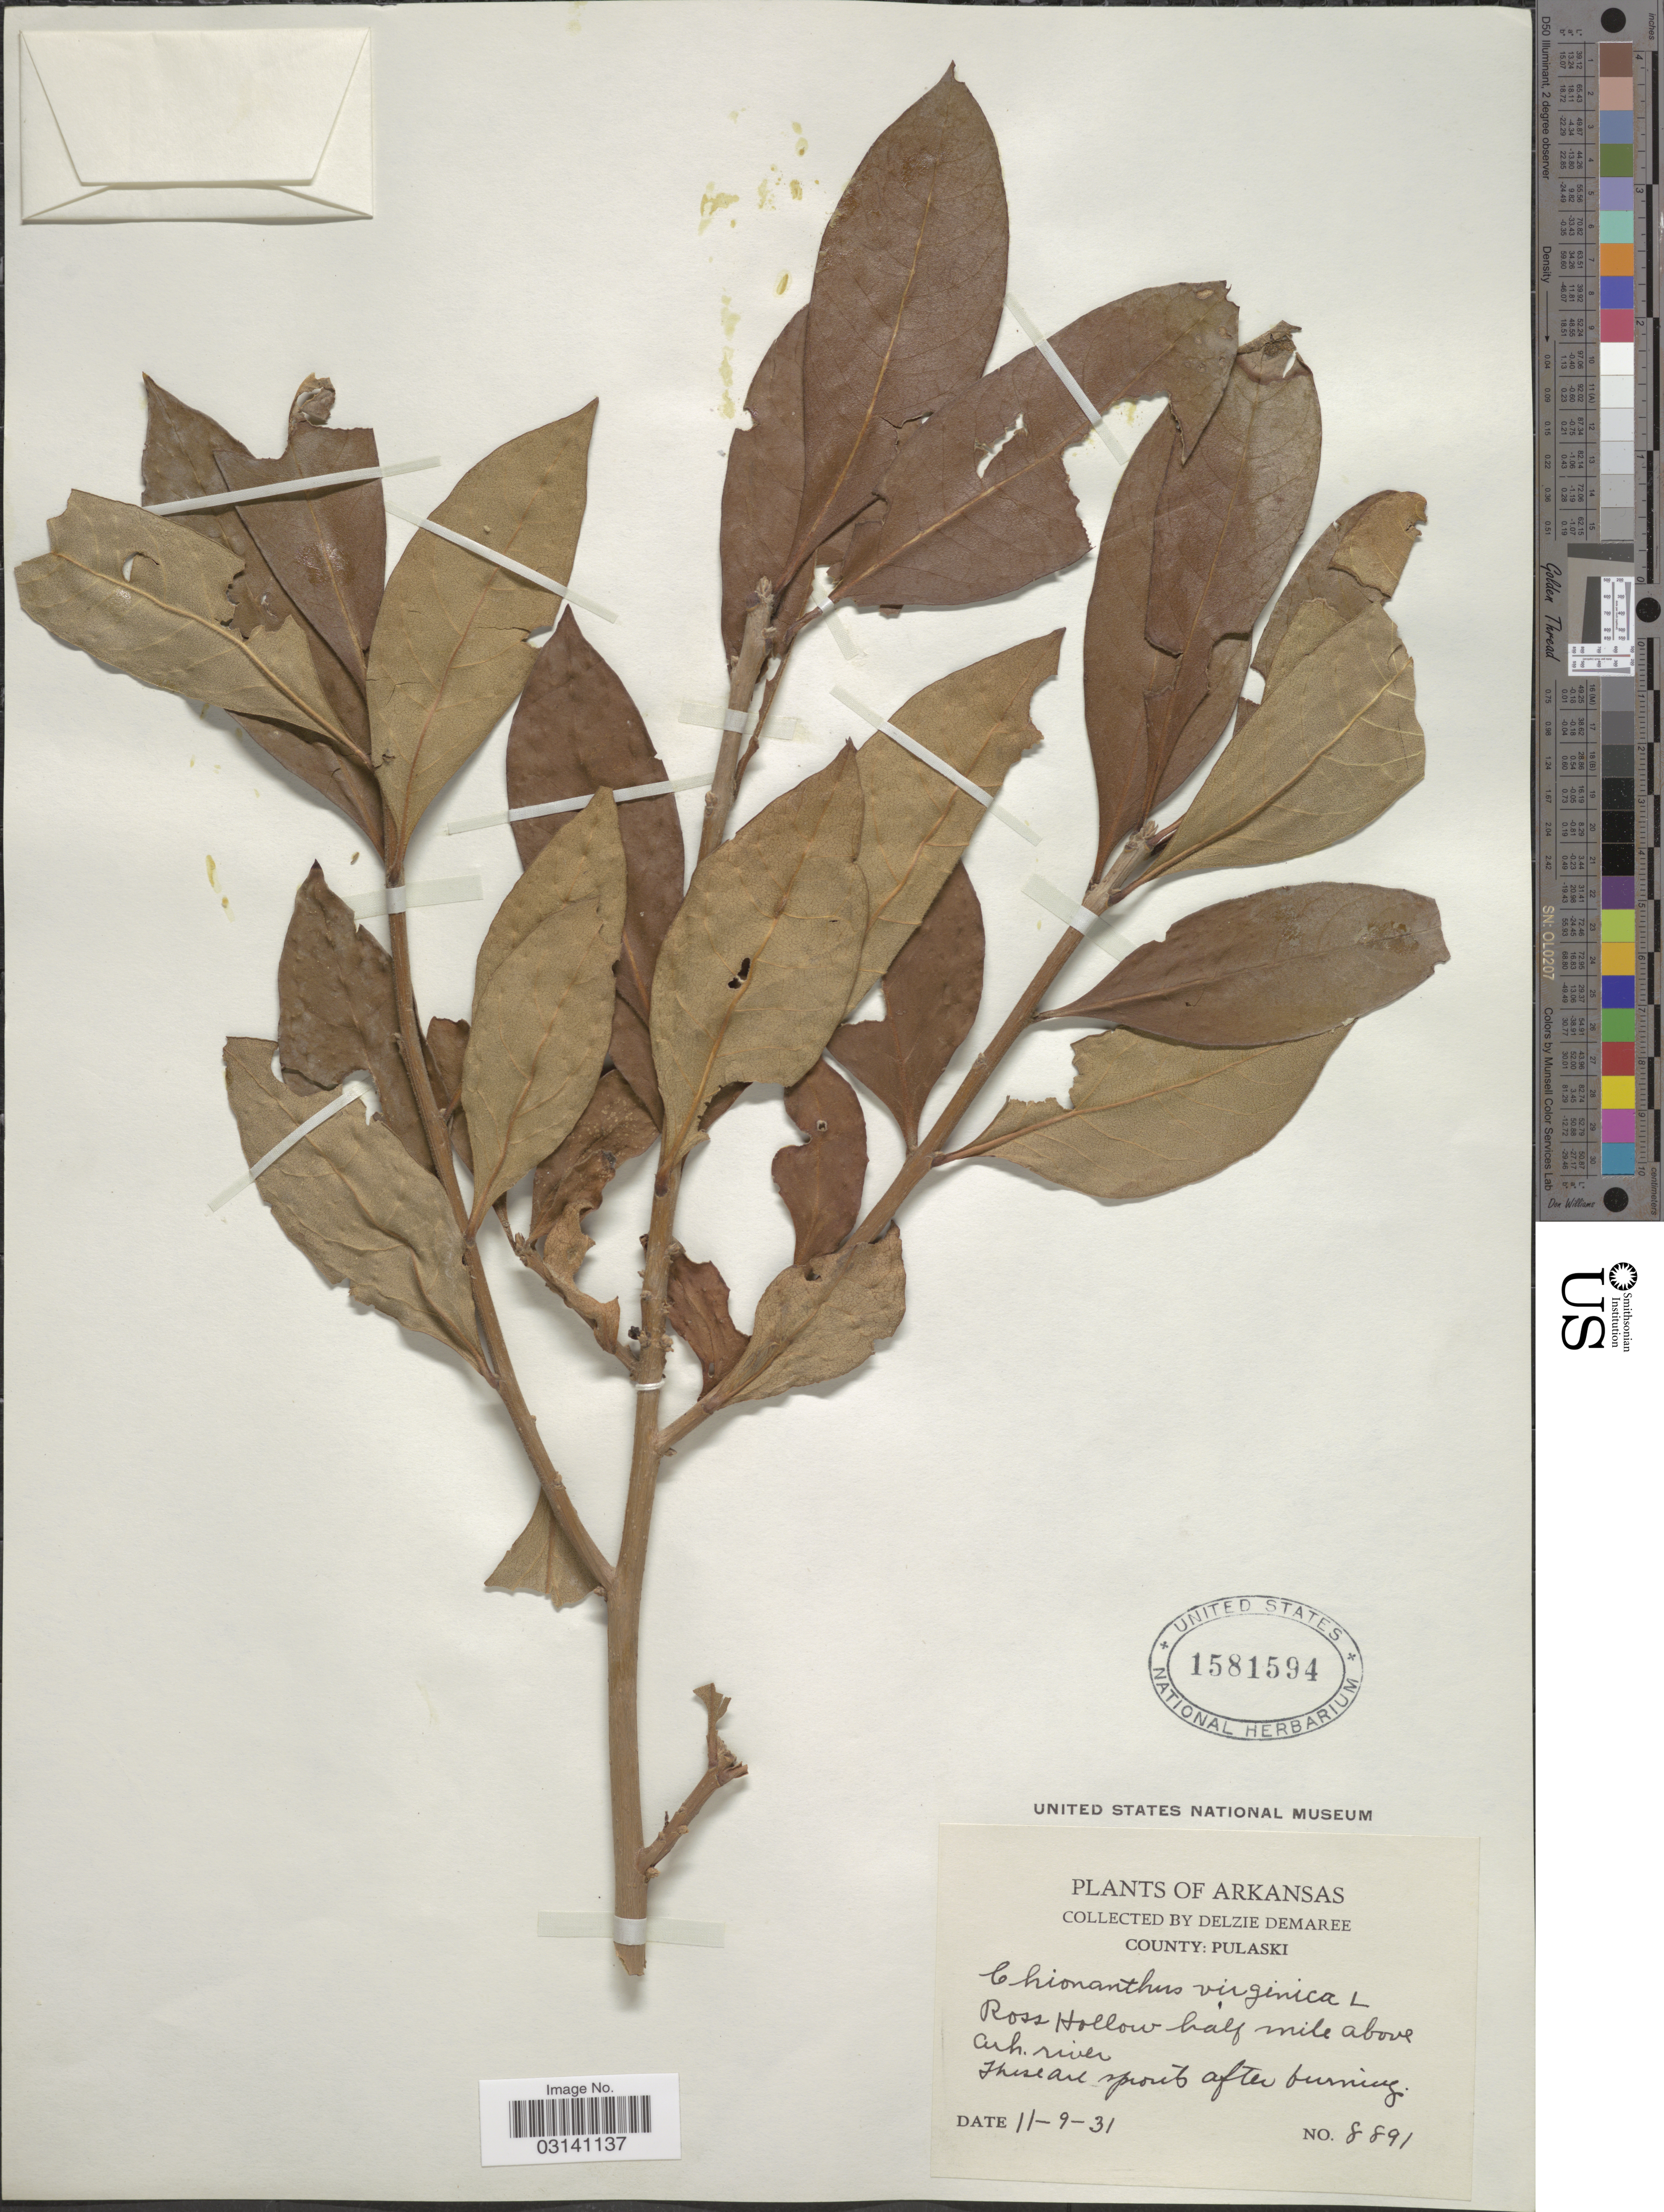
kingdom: Plantae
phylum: Tracheophyta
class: Magnoliopsida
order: Lamiales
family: Oleaceae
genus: Chionanthus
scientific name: Chionanthus virginicus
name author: L.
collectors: D. Demaree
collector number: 8891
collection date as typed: Transcribed d/m/y: 9/11/31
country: United States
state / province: Arkansas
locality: County: Pulaski. Ross Hollow half mile above Ark. river.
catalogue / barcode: US 1581594